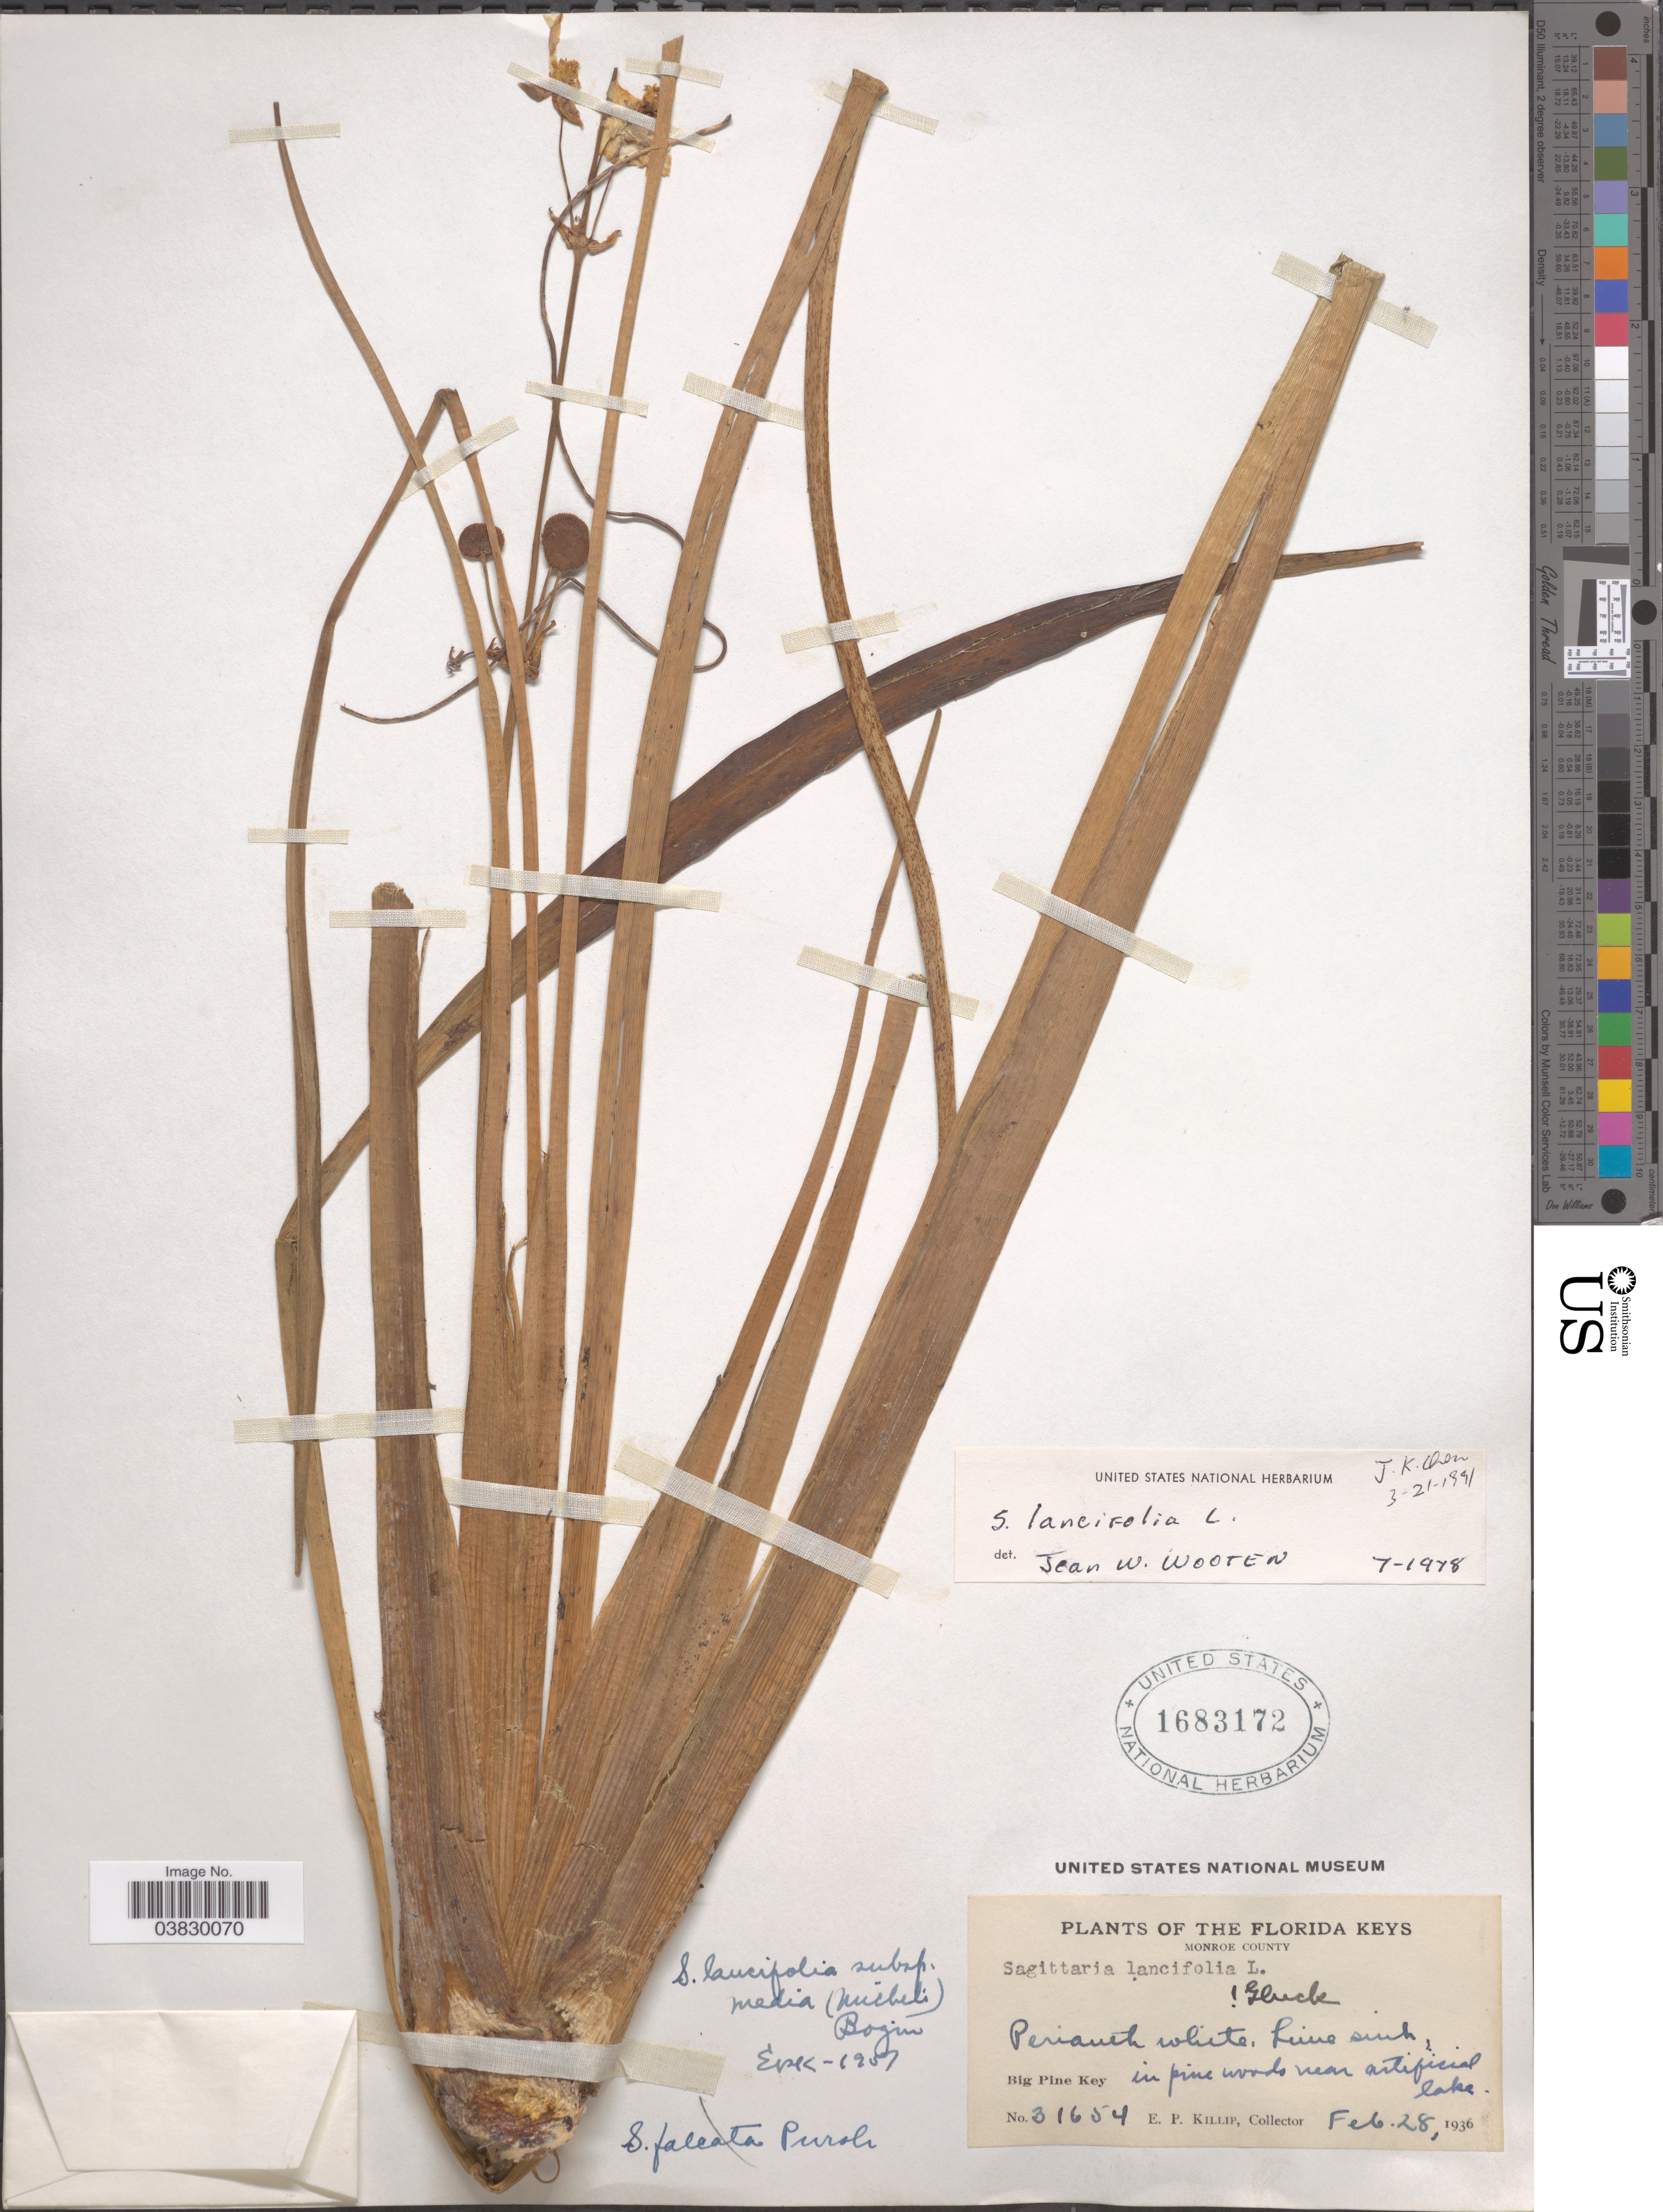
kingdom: Plantae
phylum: Tracheophyta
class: Liliopsida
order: Alismatales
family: Alismataceae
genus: Sagittaria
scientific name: Sagittaria lancifolia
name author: L.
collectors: E. P. Killip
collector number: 31654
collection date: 1936-02-28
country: United States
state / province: Florida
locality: The Florida Keys. Monroe Keys. Big Pine Key. Near artificial lake.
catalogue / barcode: US 1683172